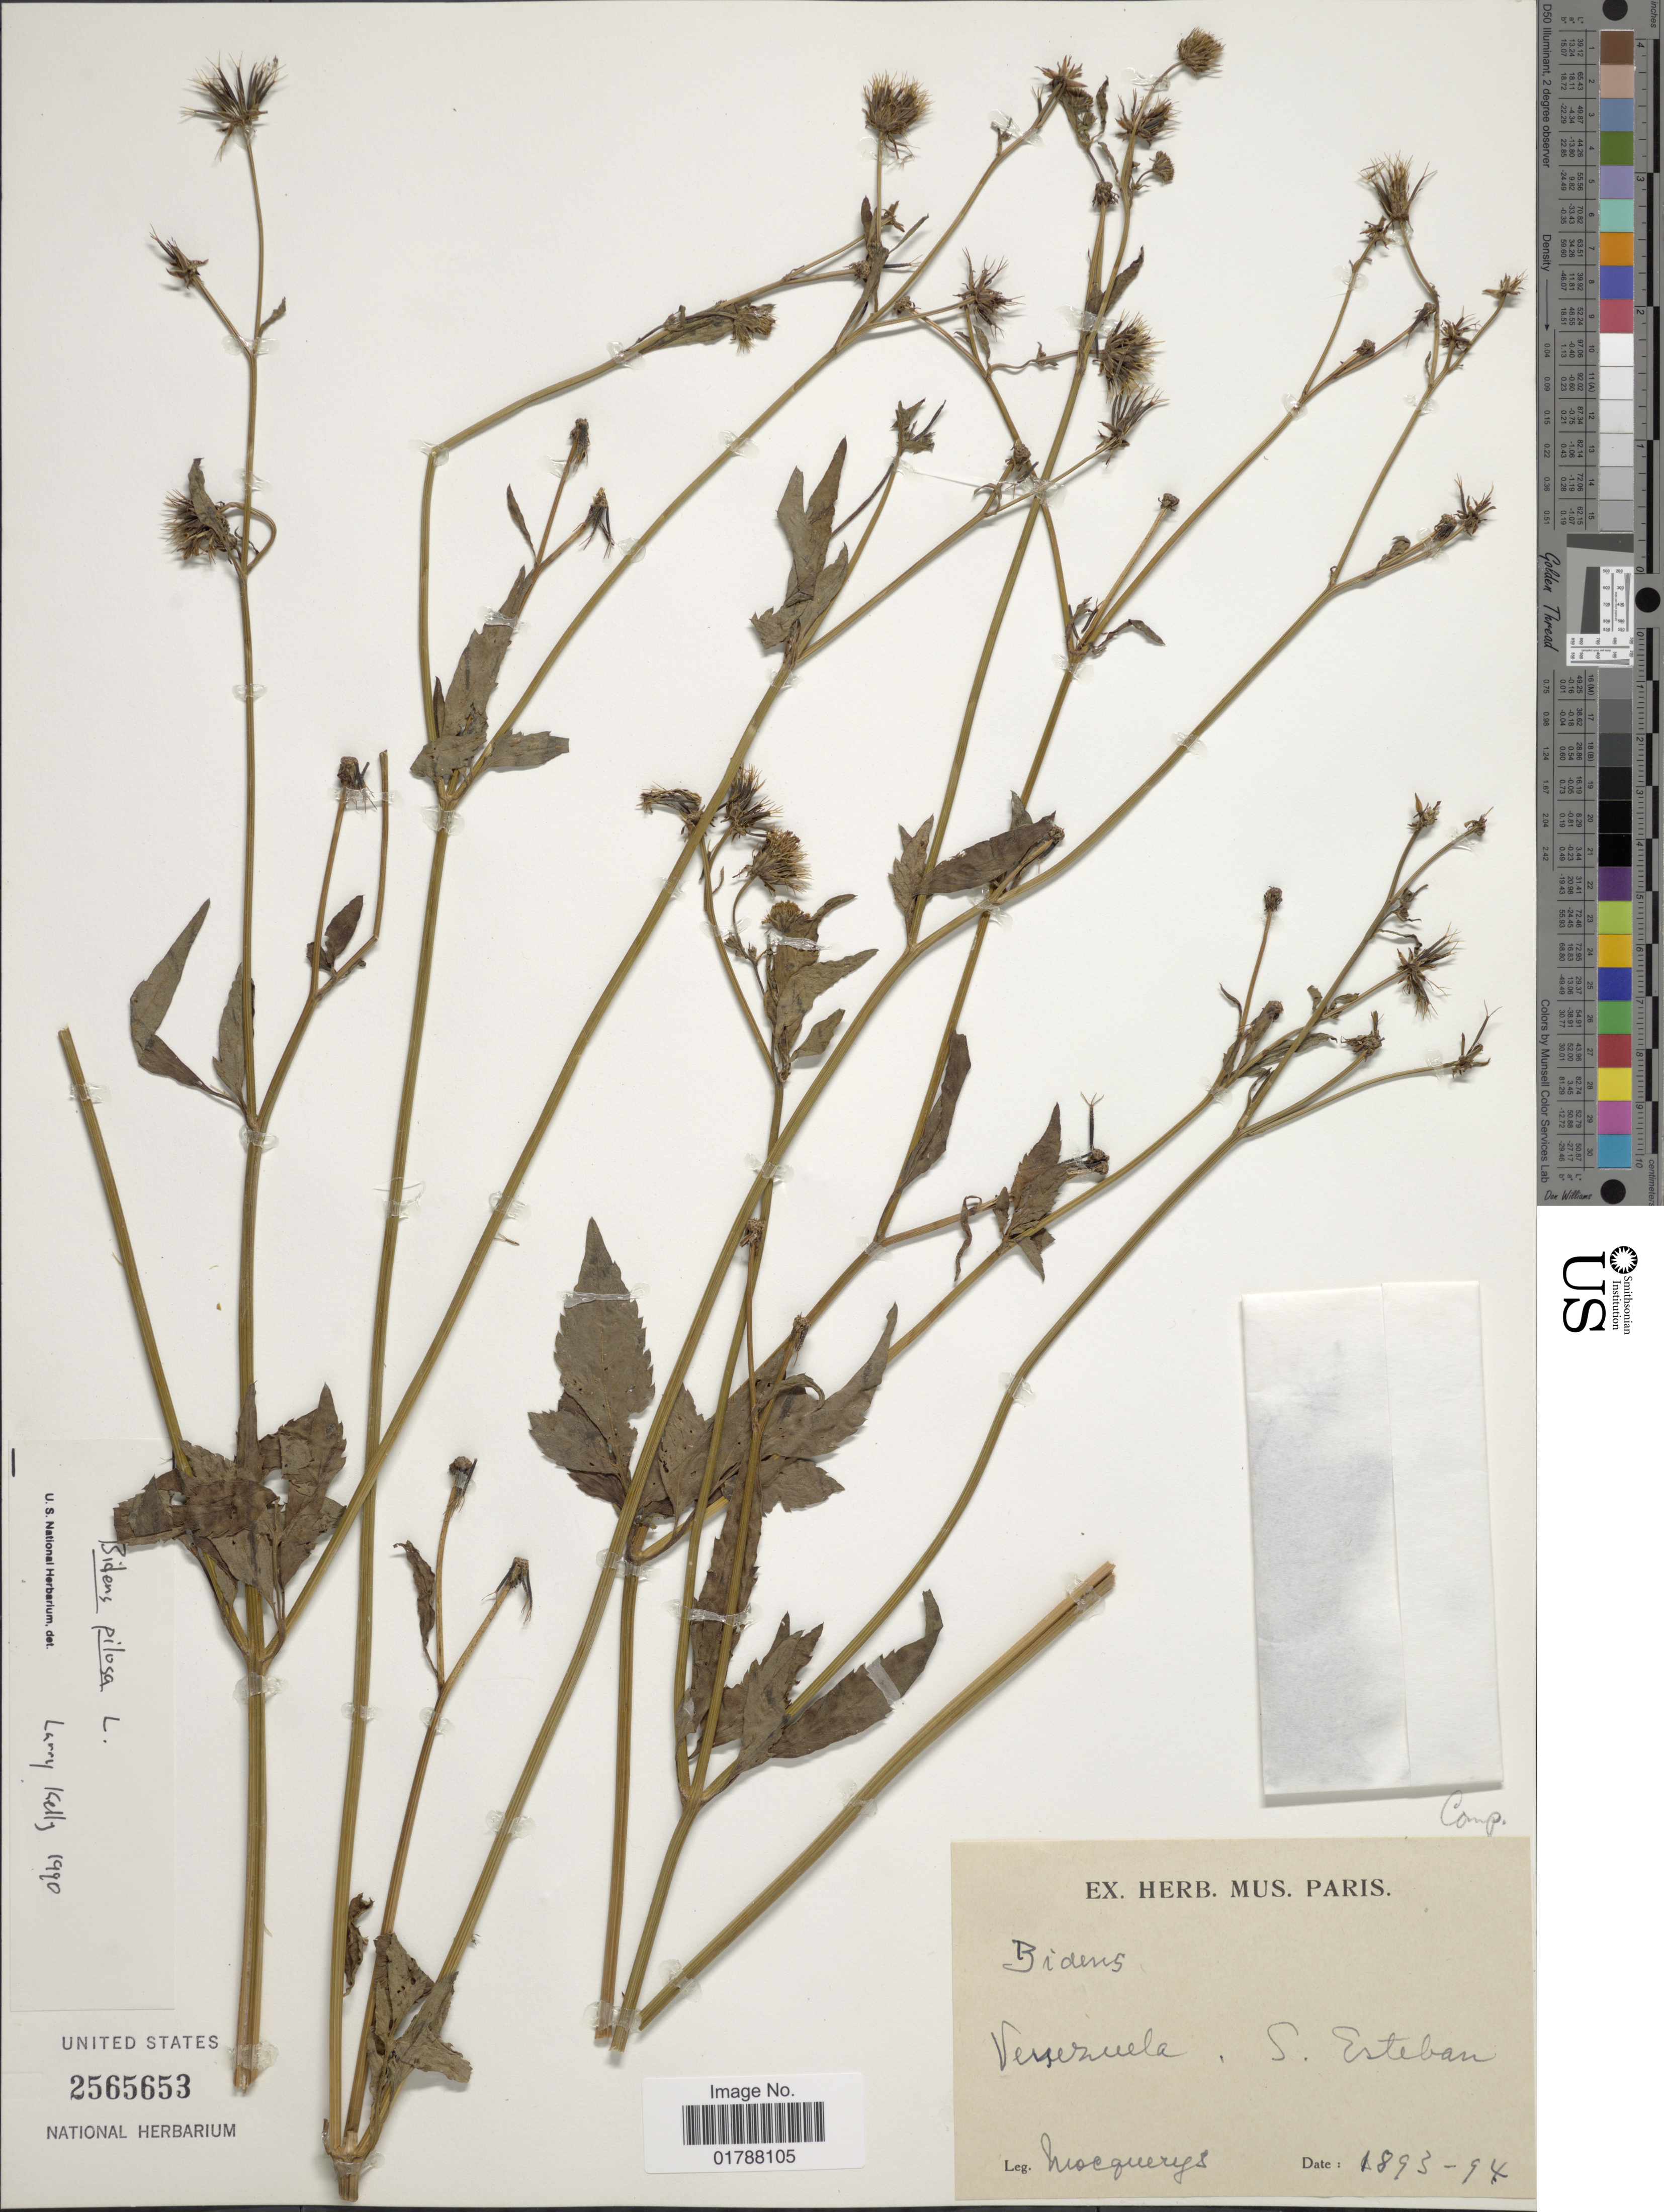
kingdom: Plantae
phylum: Tracheophyta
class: Magnoliopsida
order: Asterales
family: Asteraceae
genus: Bidens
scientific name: Bidens alba var. radiata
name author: (Sch. Bip.) R.E. Ballard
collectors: A. Mocquerys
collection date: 1893/1894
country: Venezuela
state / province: Carabobo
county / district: Puerto Cabello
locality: San Esteban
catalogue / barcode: US 2565653